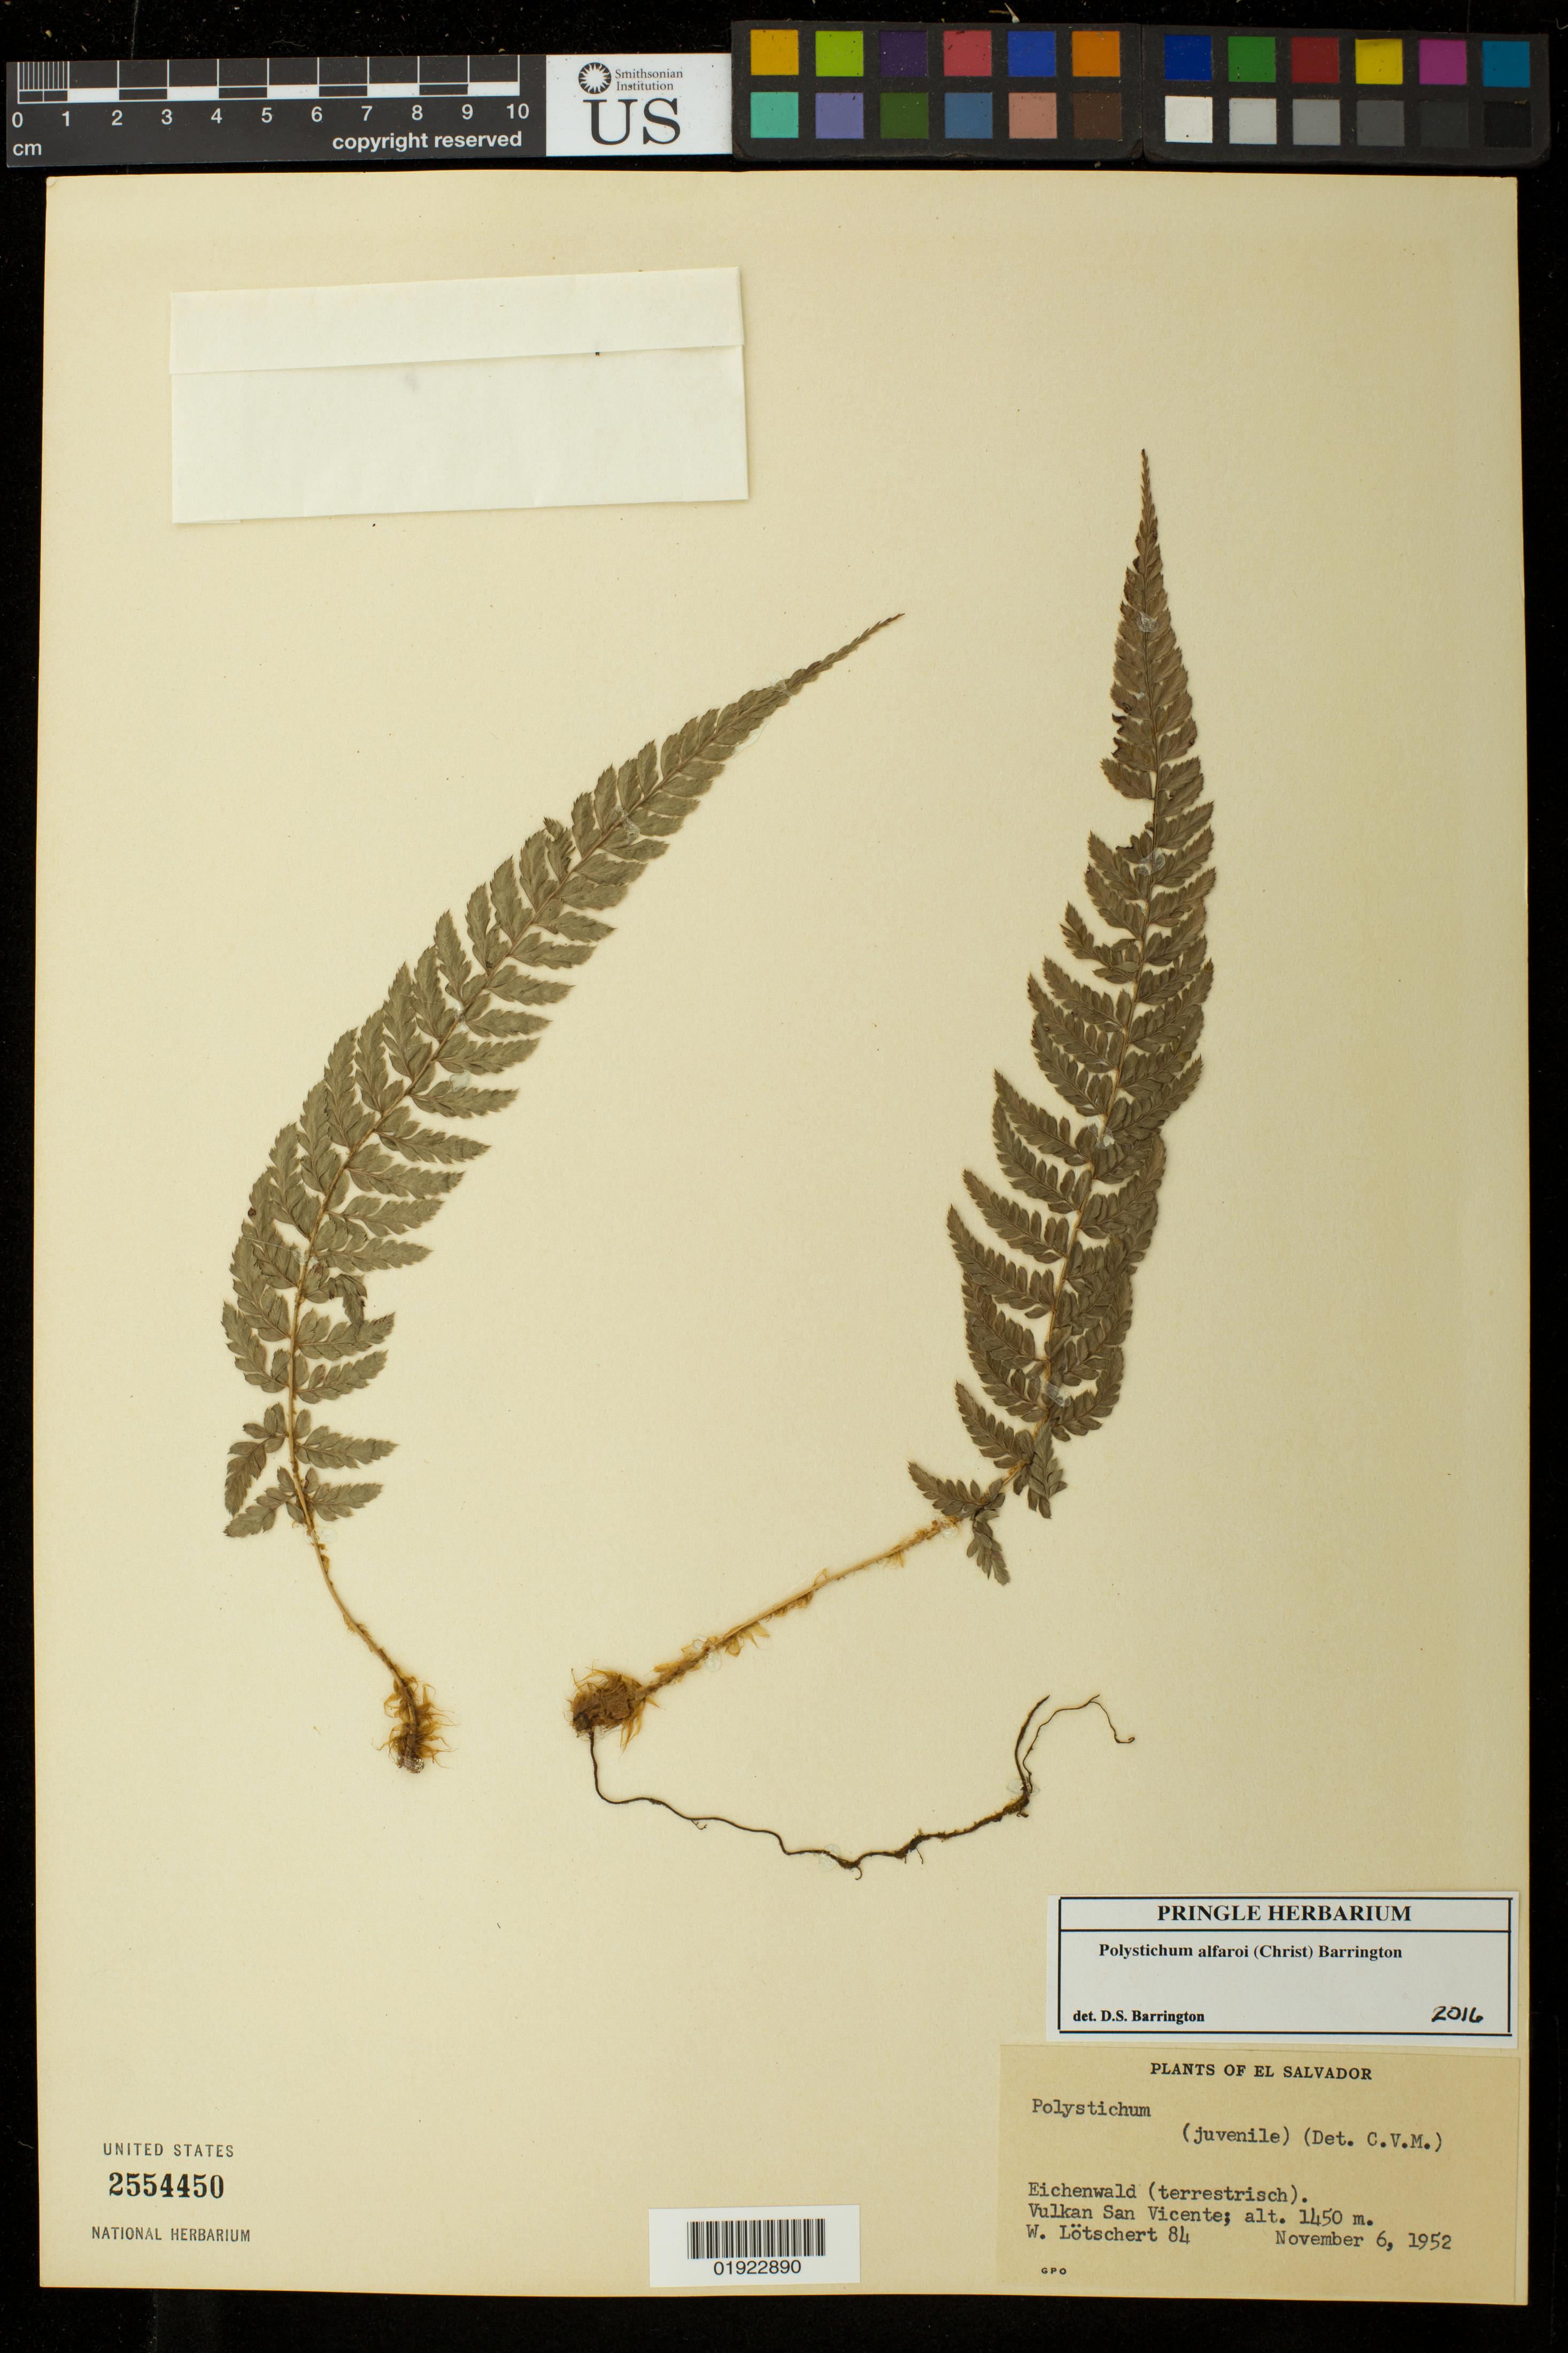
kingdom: Plantae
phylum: Tracheophyta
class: Polypodiopsida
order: Polypodiales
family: Dryopteridaceae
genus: Polystichum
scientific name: Polystichum alfaroi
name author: (Christ) Barrington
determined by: Barrington, D. S., Curator (VT), University of Vermont (UNITED STATES)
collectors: W. Lötschert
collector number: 84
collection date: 1952-11-06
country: El Salvador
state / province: San Vincente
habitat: Eichenwald (terrestrisch).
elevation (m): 1450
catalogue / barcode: US 2554450